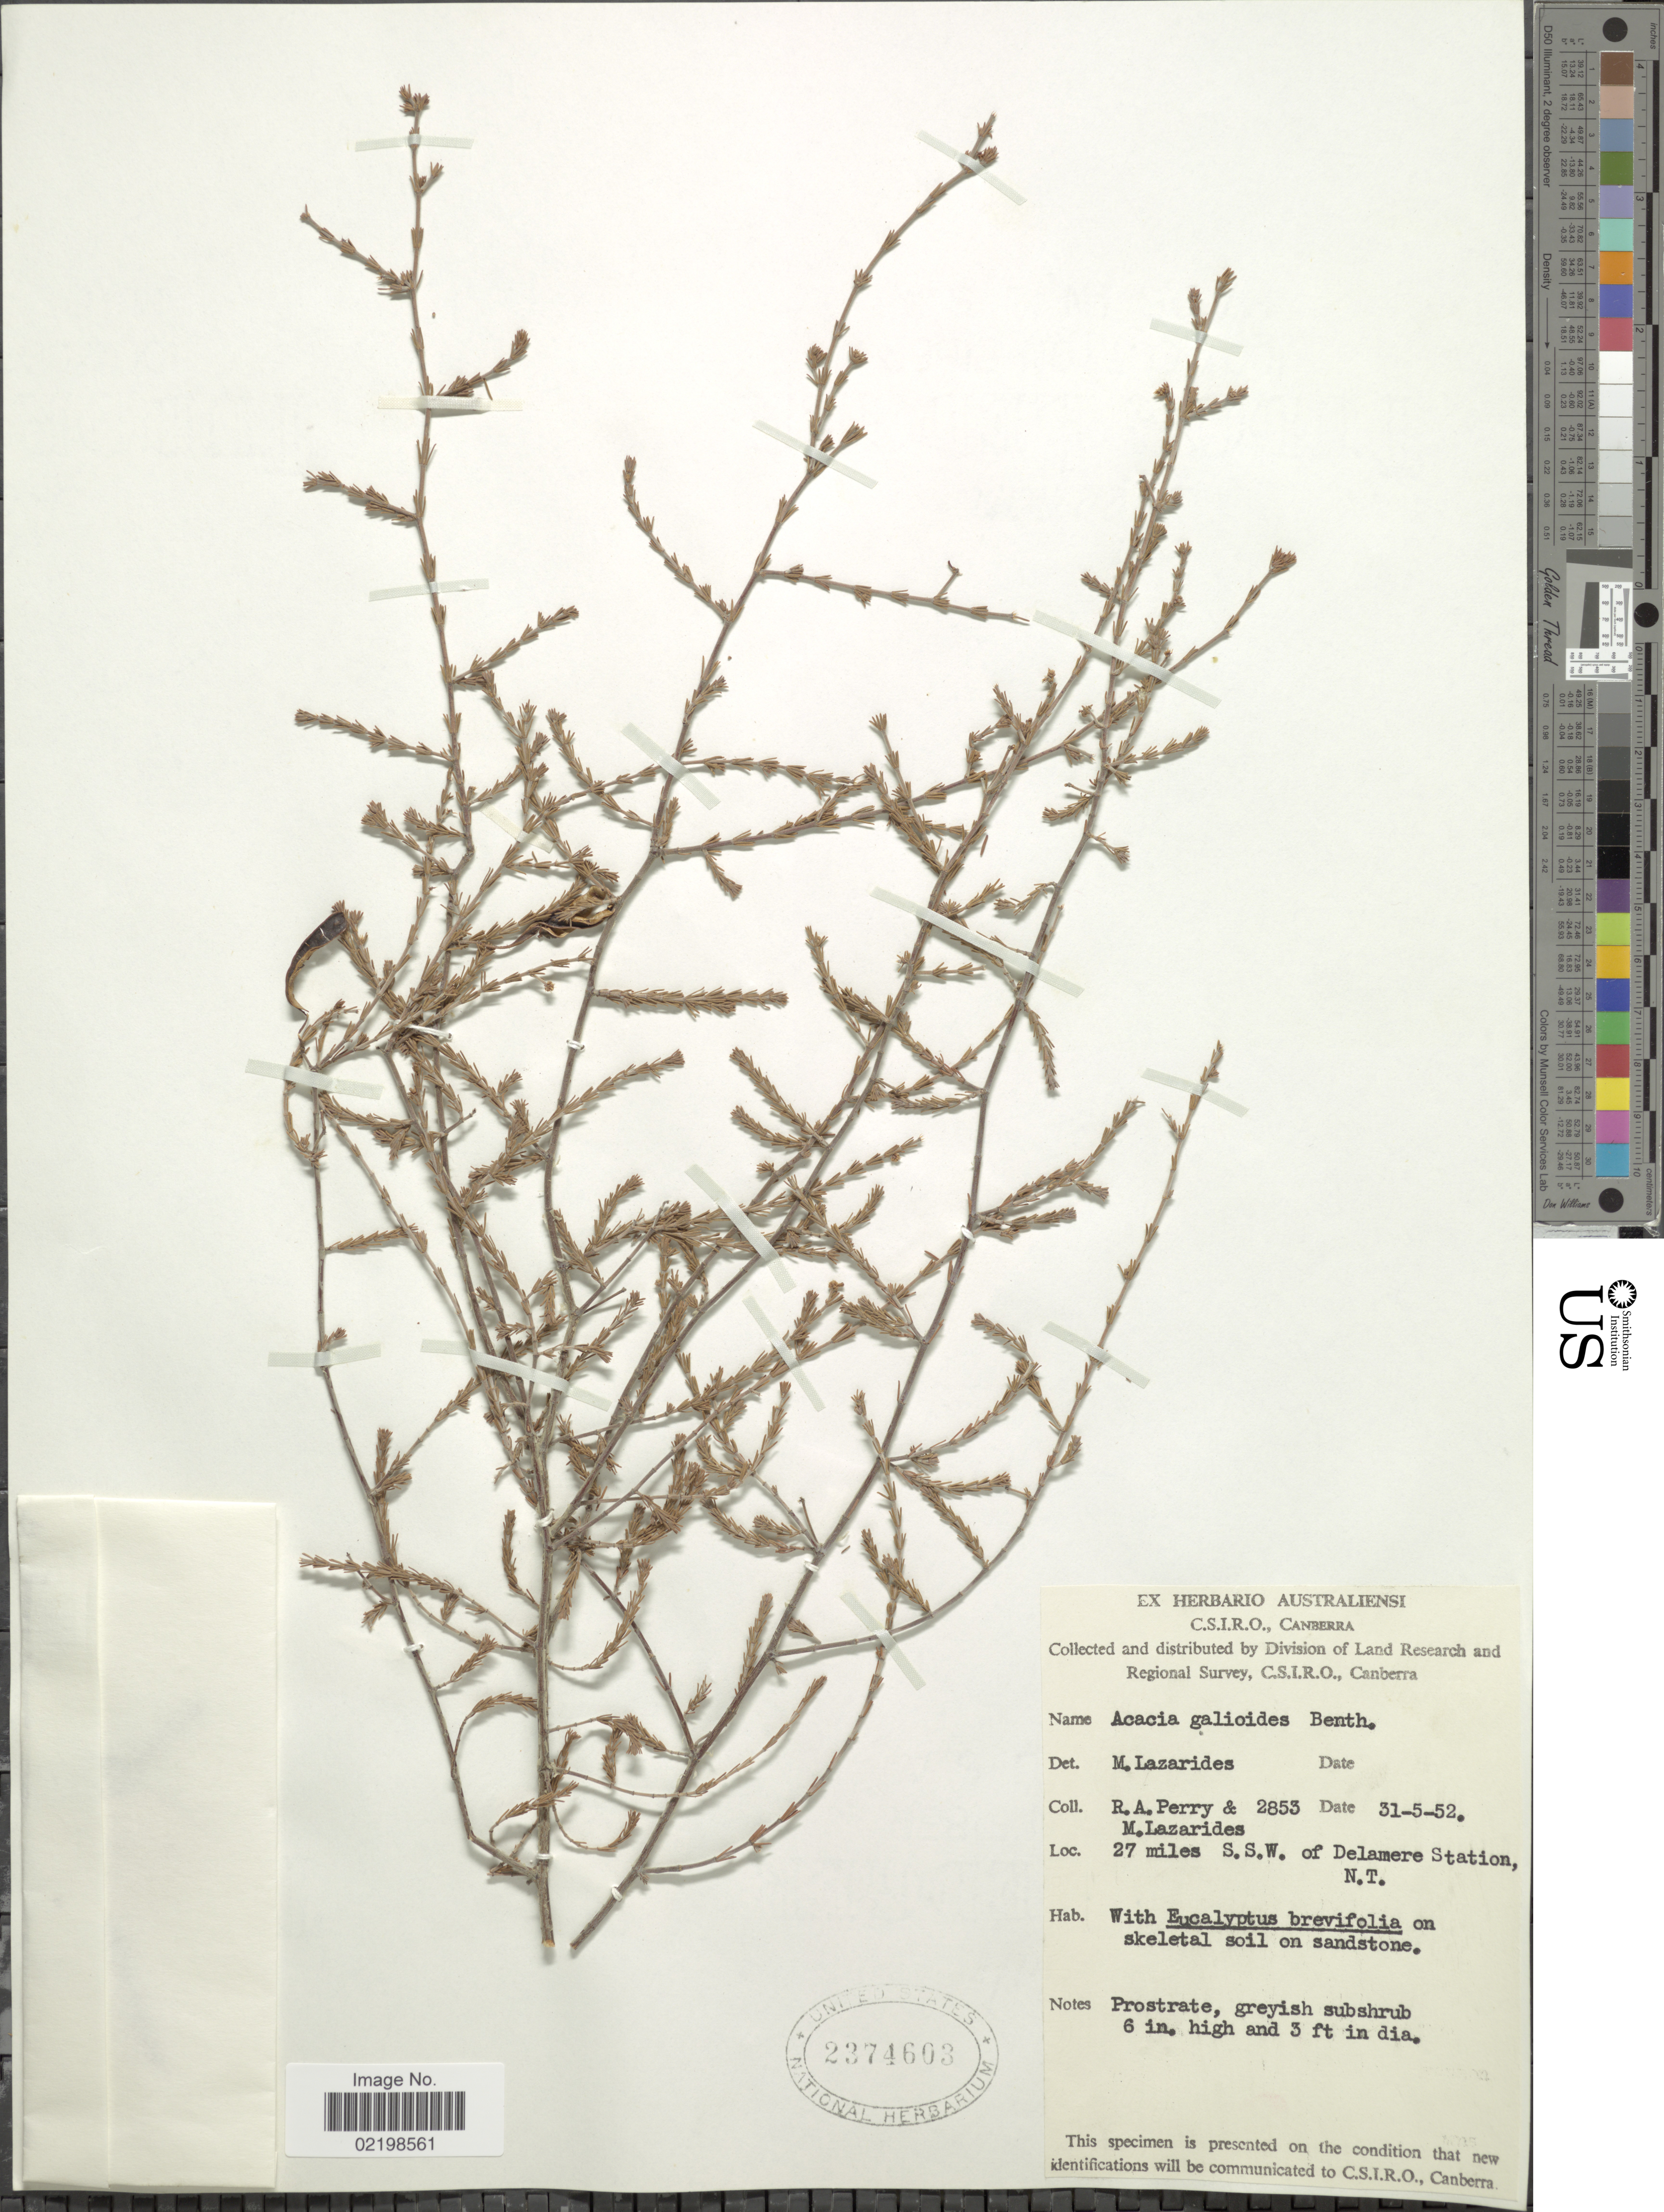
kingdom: Plantae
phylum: Tracheophyta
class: Magnoliopsida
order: Fabales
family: Fabaceae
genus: Acacia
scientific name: Acacia galioides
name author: Benth.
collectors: Perry, R. A. & M. Lazarides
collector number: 2853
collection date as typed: Transcribed d/m/y: 31/5/52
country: Australia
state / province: Northern Territory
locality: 27 miles S.S.W of Delamere Station, N.T.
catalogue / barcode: US 2374603